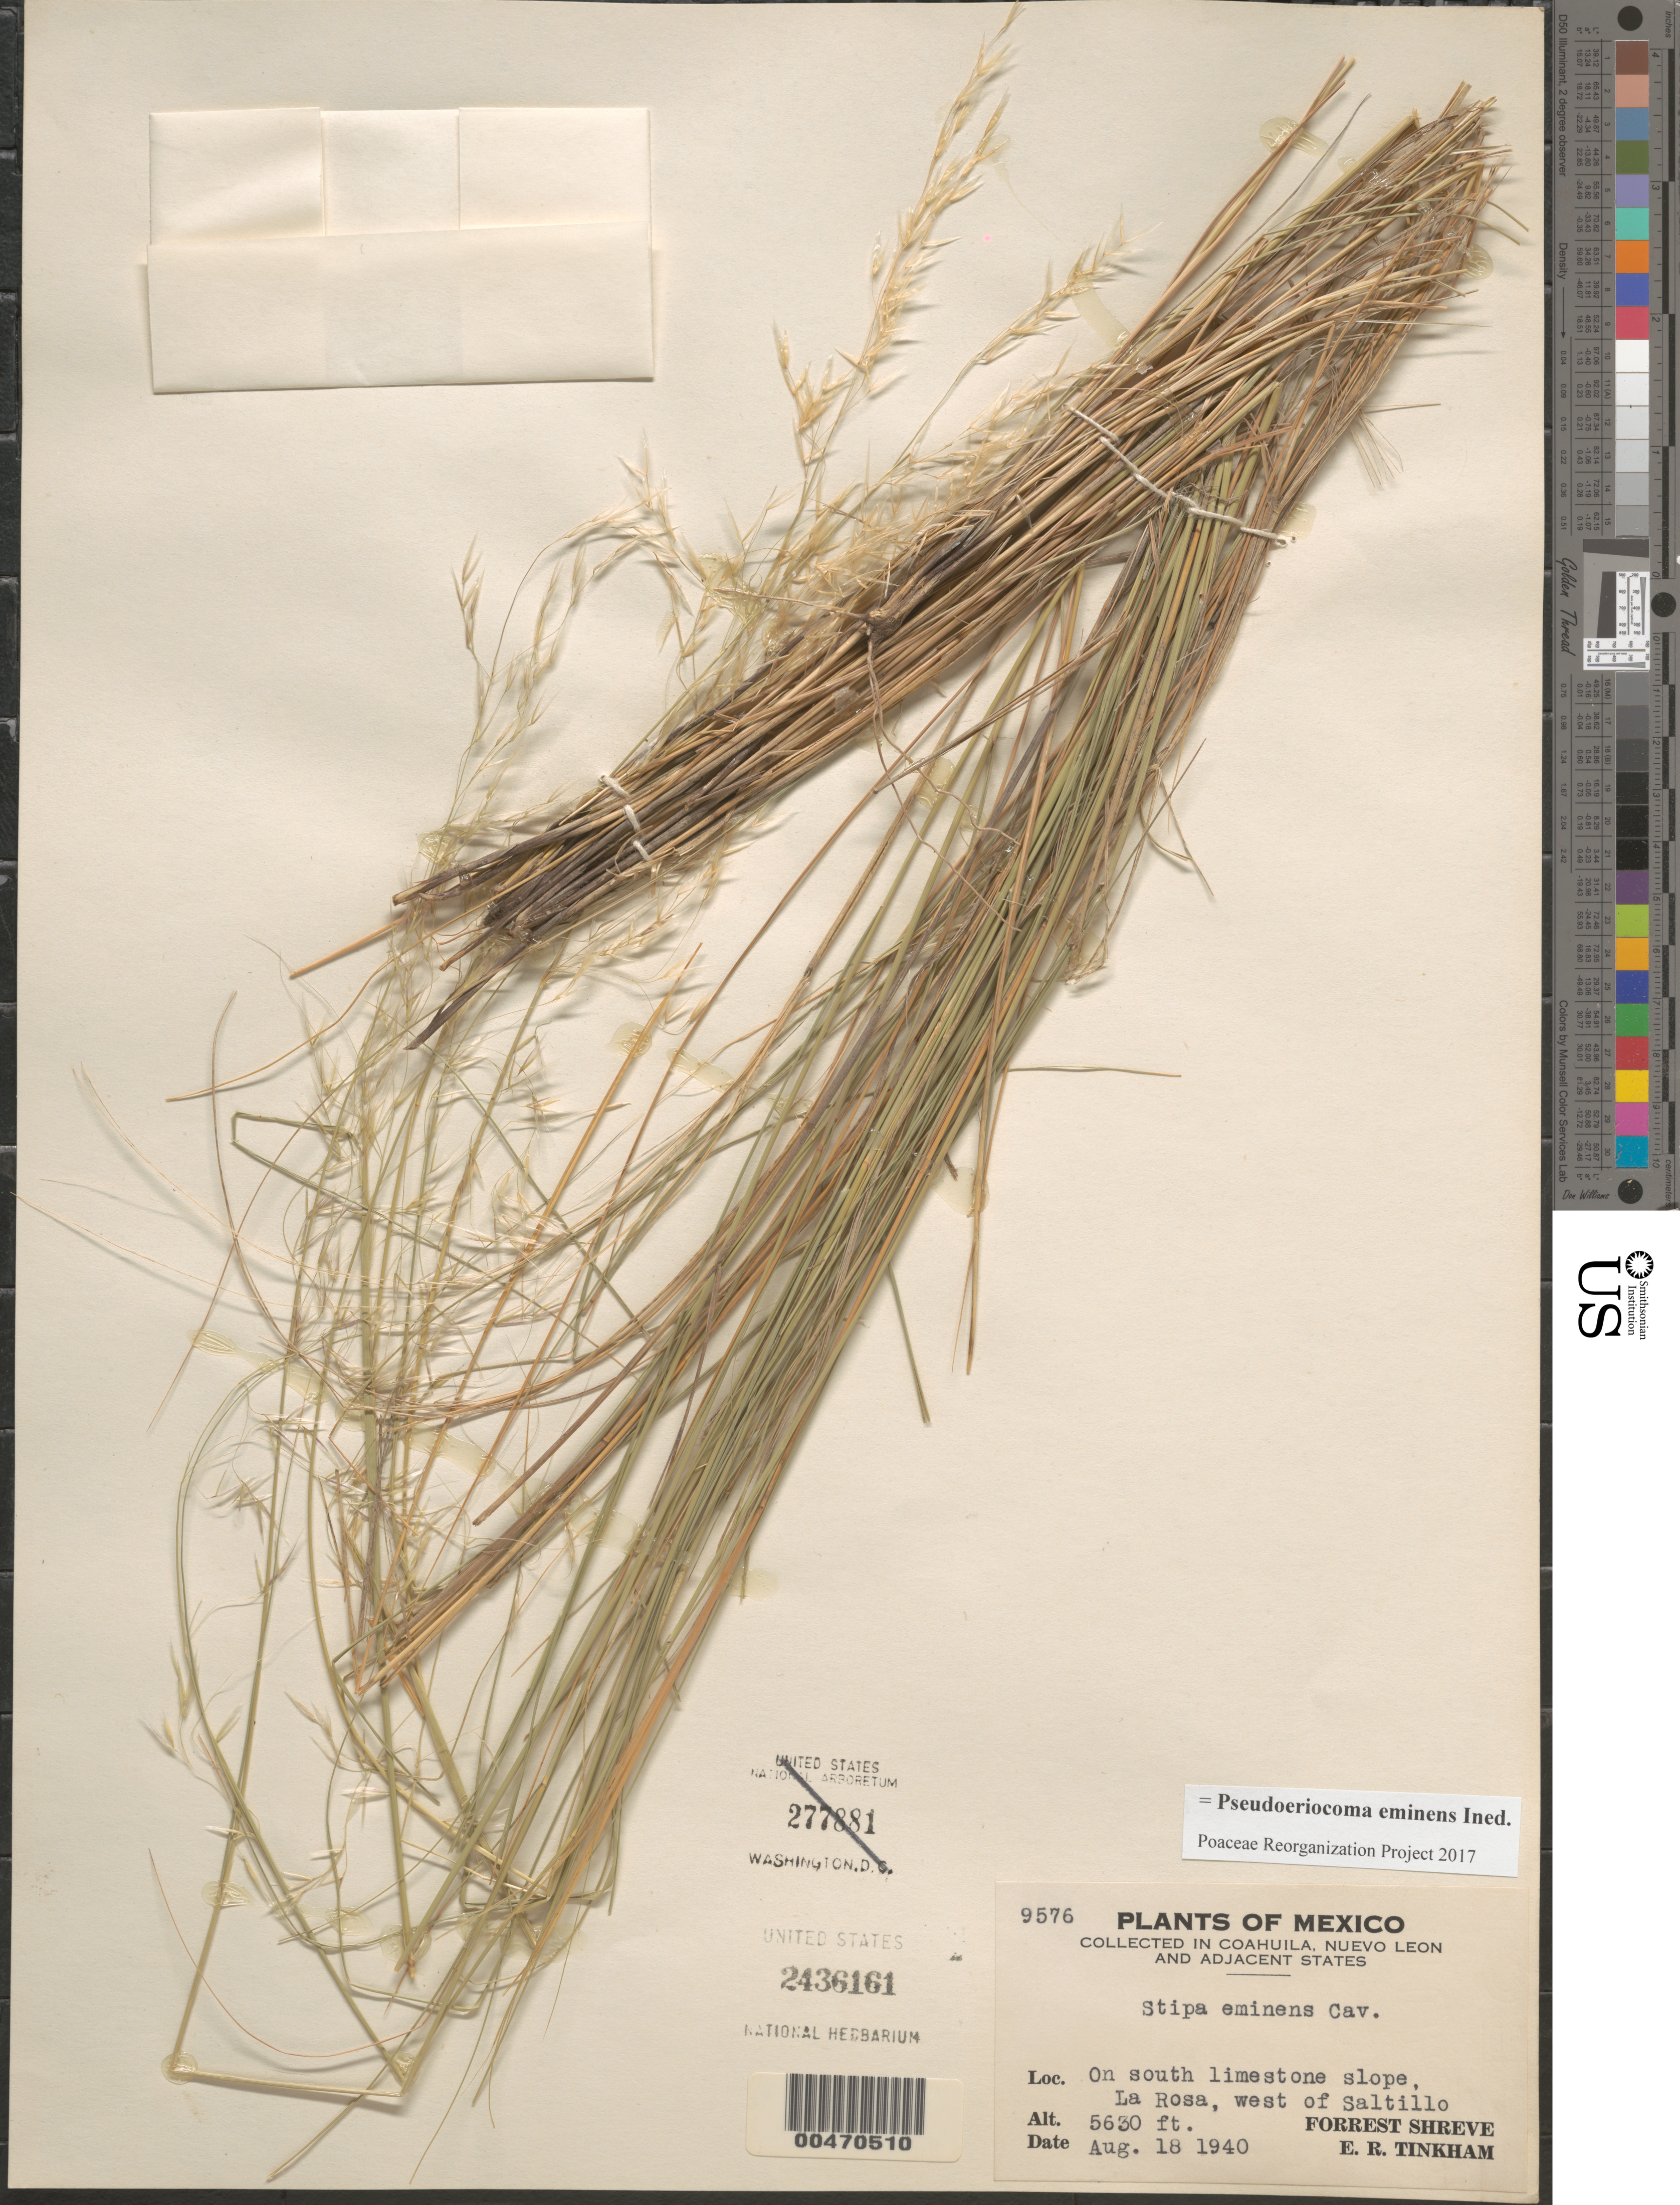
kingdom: Plantae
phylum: Tracheophyta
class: Liliopsida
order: Poales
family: Poaceae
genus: Pseudoeriocoma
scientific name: Pseudoeriocoma eminens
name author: (Cav.) Romasch.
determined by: Poaceae Reorganization Project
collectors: F. Shreve & E. Tinkham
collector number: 9576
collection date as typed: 18 Aug 1940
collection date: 1940-08-18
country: Mexico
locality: La Rosa, W of Saltillo, Coahuila, Nuevo Leon & adjacent states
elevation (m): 1716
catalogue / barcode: US 2436161